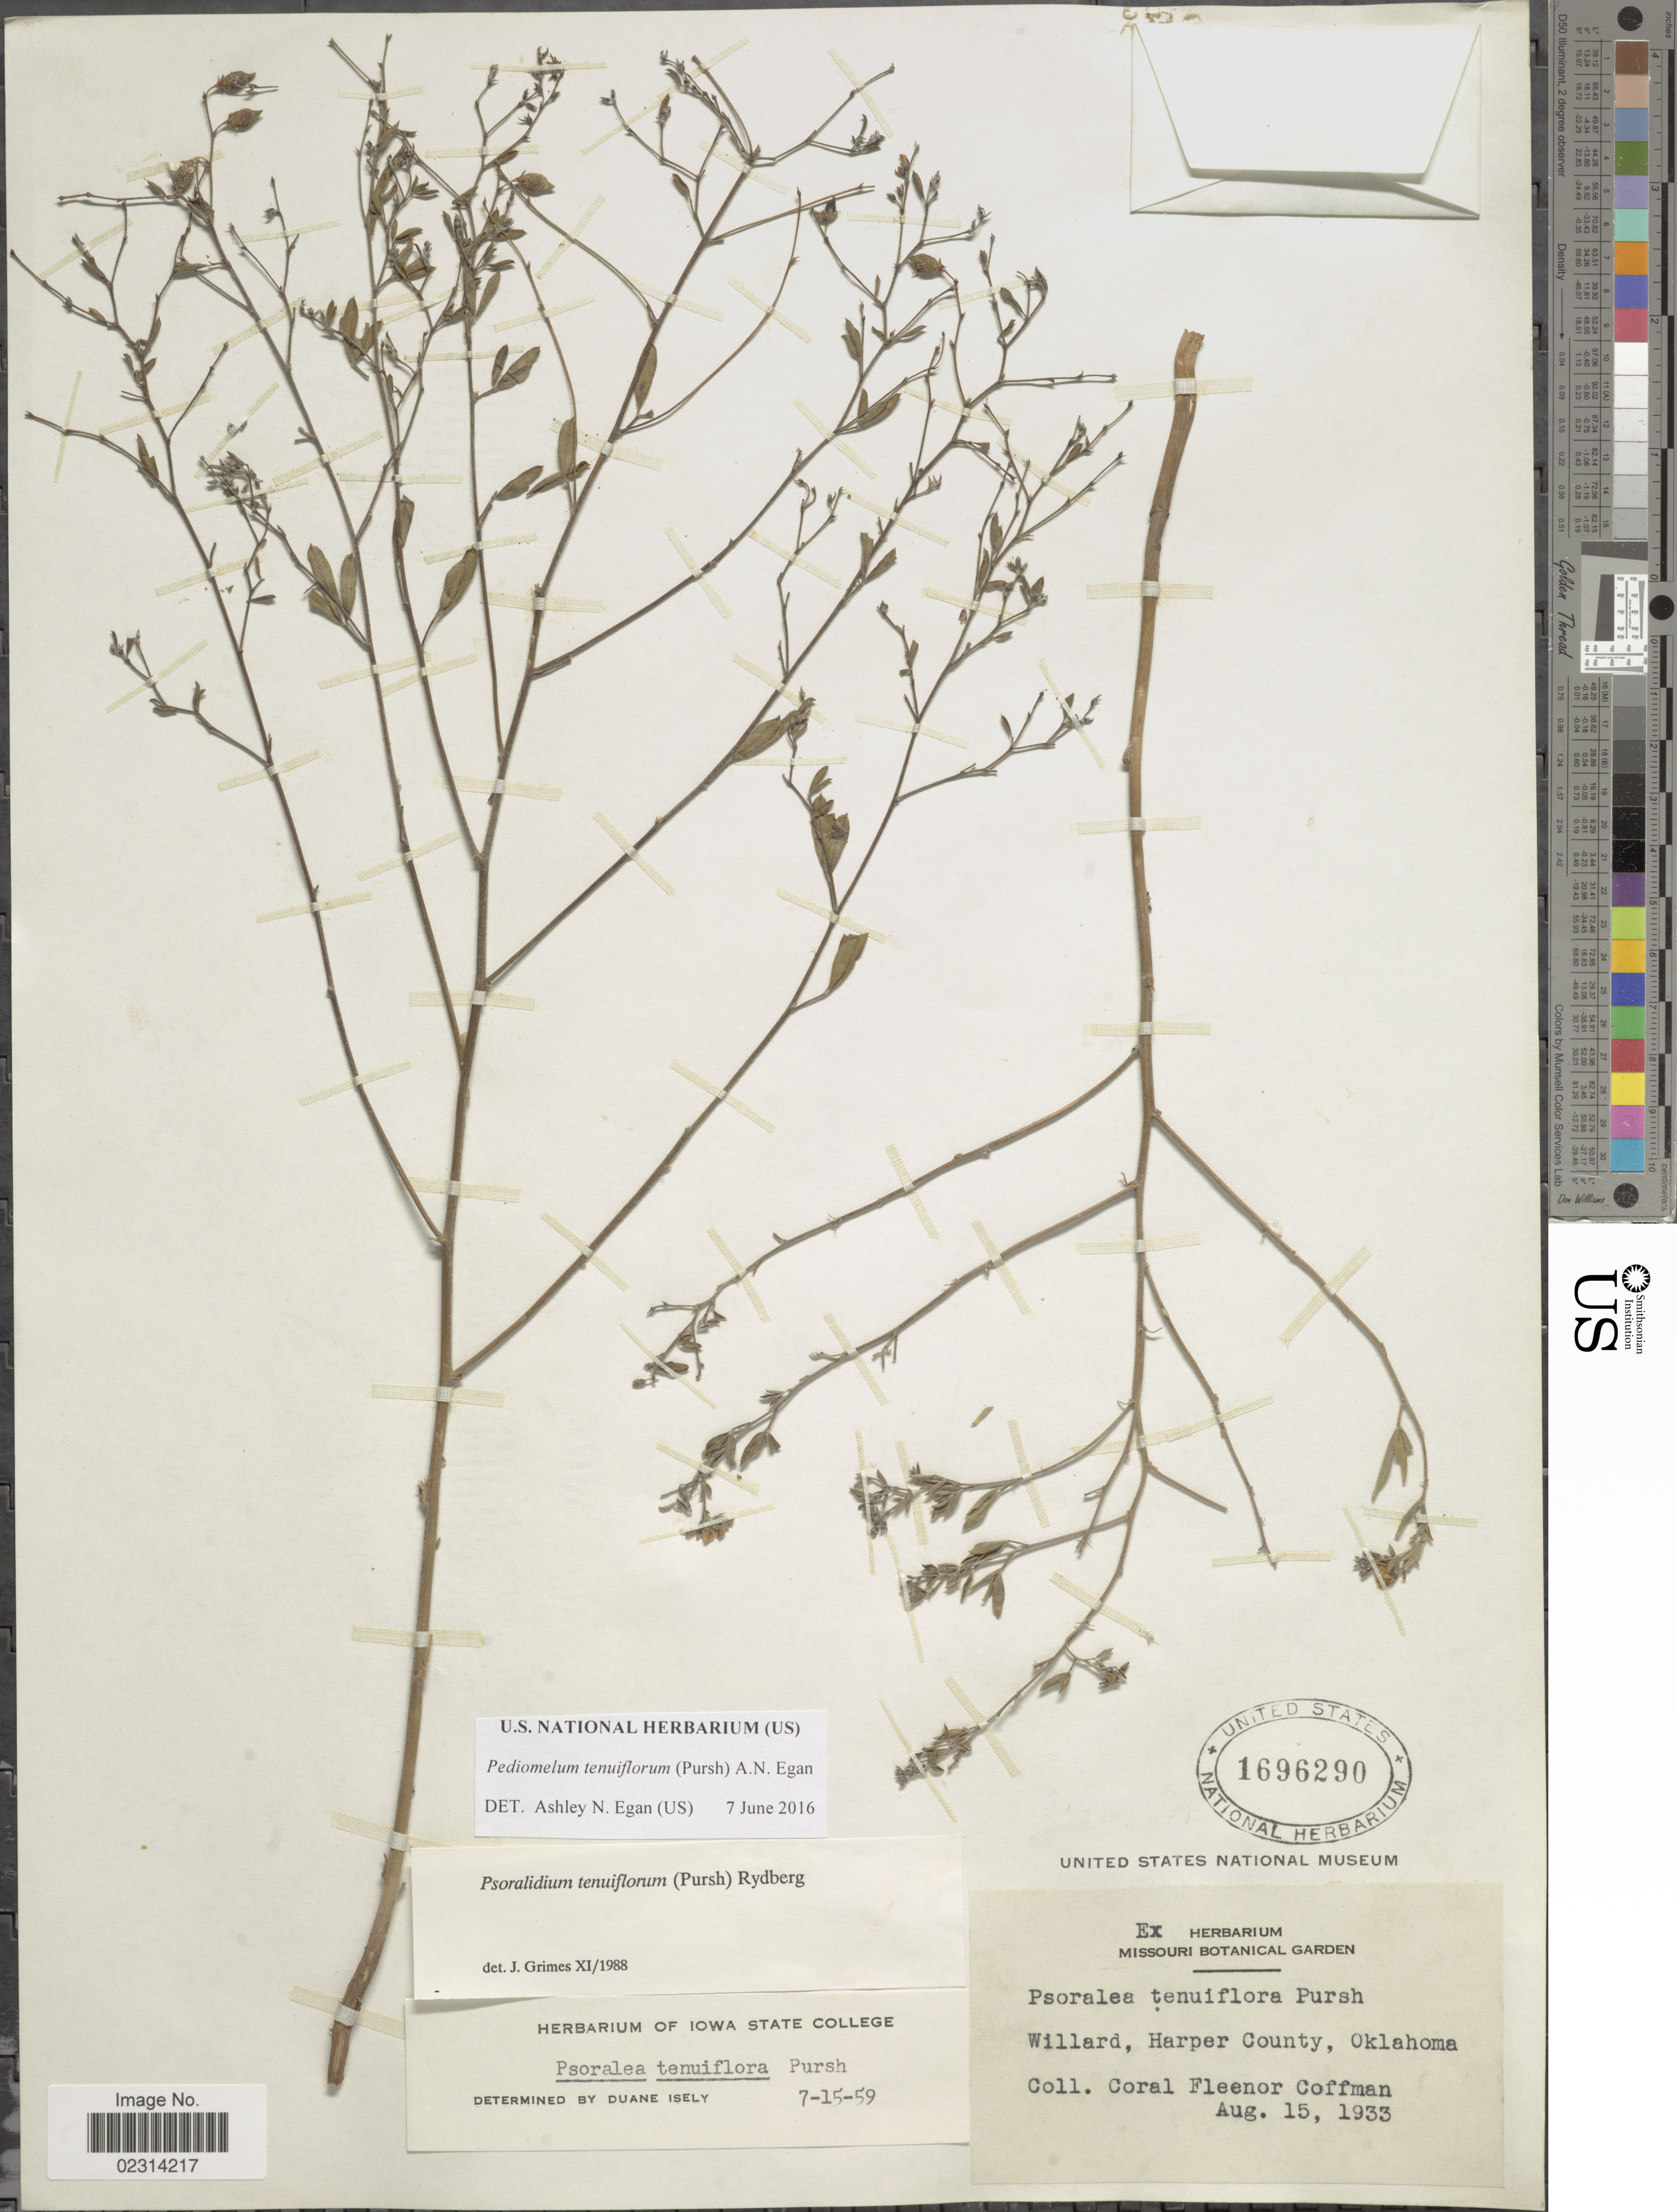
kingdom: Plantae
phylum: Tracheophyta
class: Magnoliopsida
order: Fabales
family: Fabaceae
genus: Psoralidium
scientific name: Psoralidium tenuiflorum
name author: (Pursh) Rydb.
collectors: C. Coffman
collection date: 1933-08-15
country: United States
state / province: Oklahoma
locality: Willard, Harper County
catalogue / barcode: US 1696290